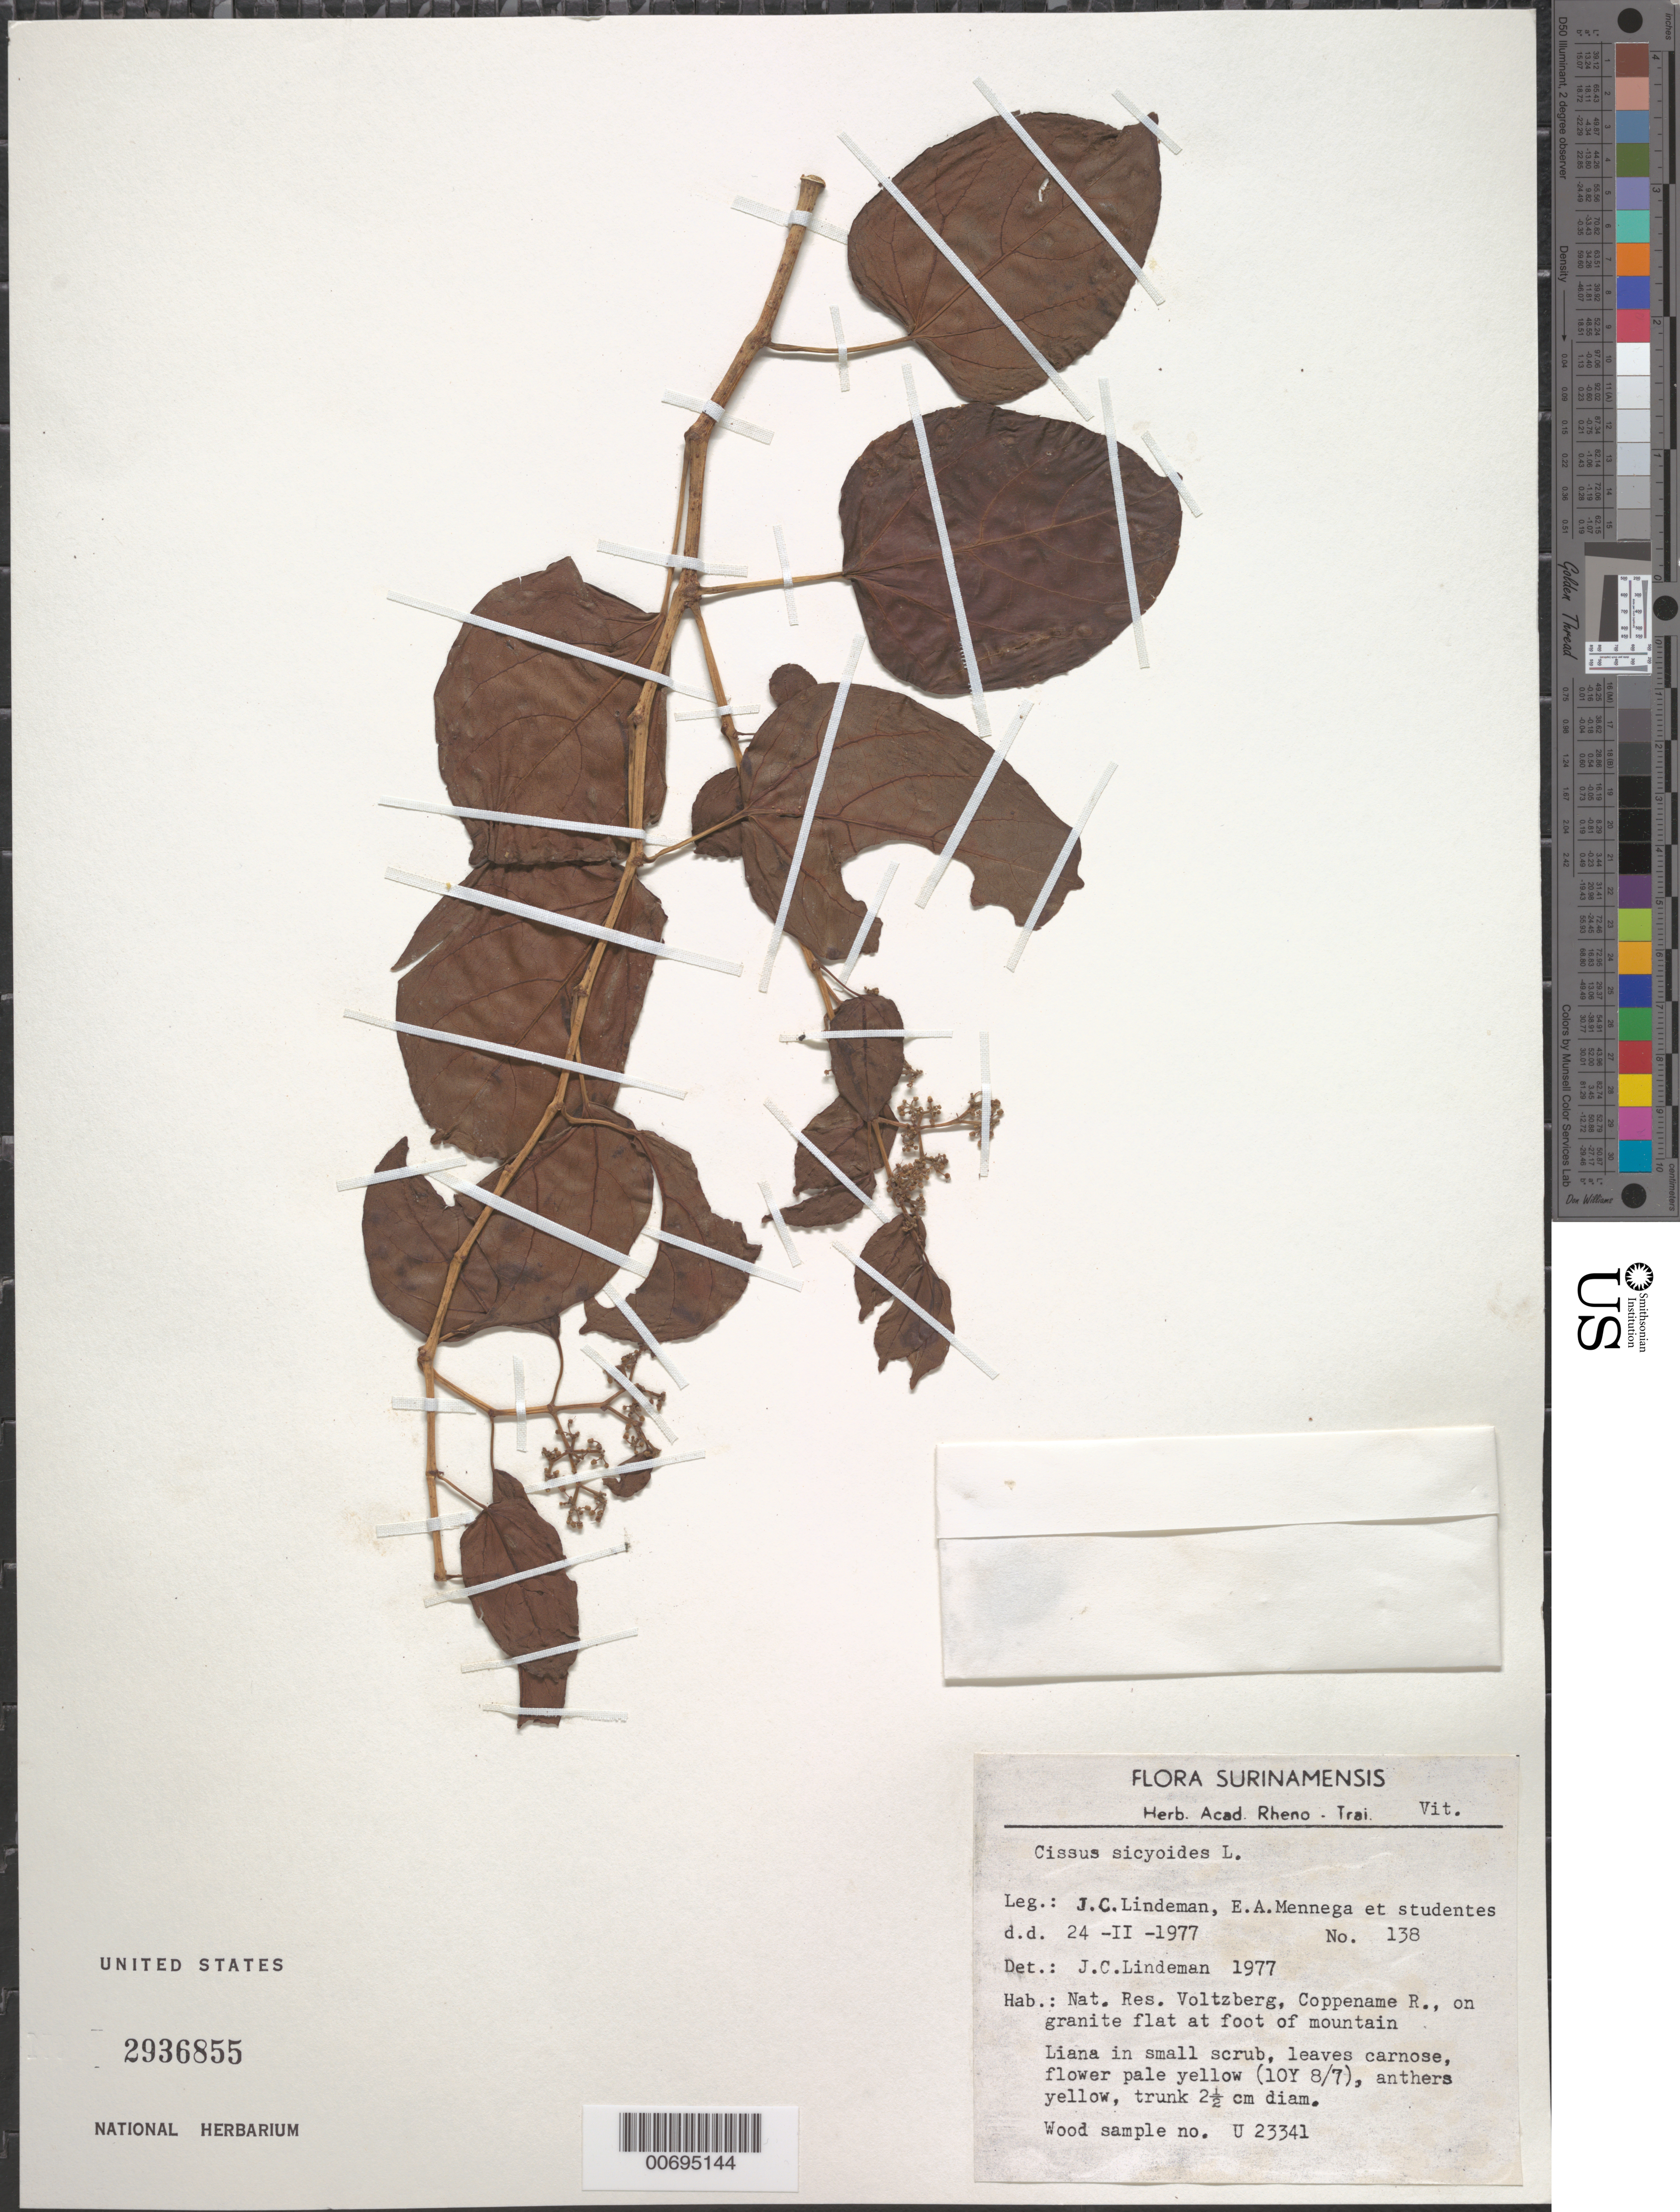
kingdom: Plantae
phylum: Tracheophyta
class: Magnoliopsida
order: Vitales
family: Vitaceae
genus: Cissus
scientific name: Cissus verticillata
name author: (L.) Nicolson & C.E. Jarvis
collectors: J. C. Lindeman, E. A. Mennega & Students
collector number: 77 138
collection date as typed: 24-Feb-77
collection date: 1977-02-24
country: Suriname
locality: Nature Reserve Voltzberg, Coppename R.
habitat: Granite flat at foot of mountain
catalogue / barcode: US 2936855